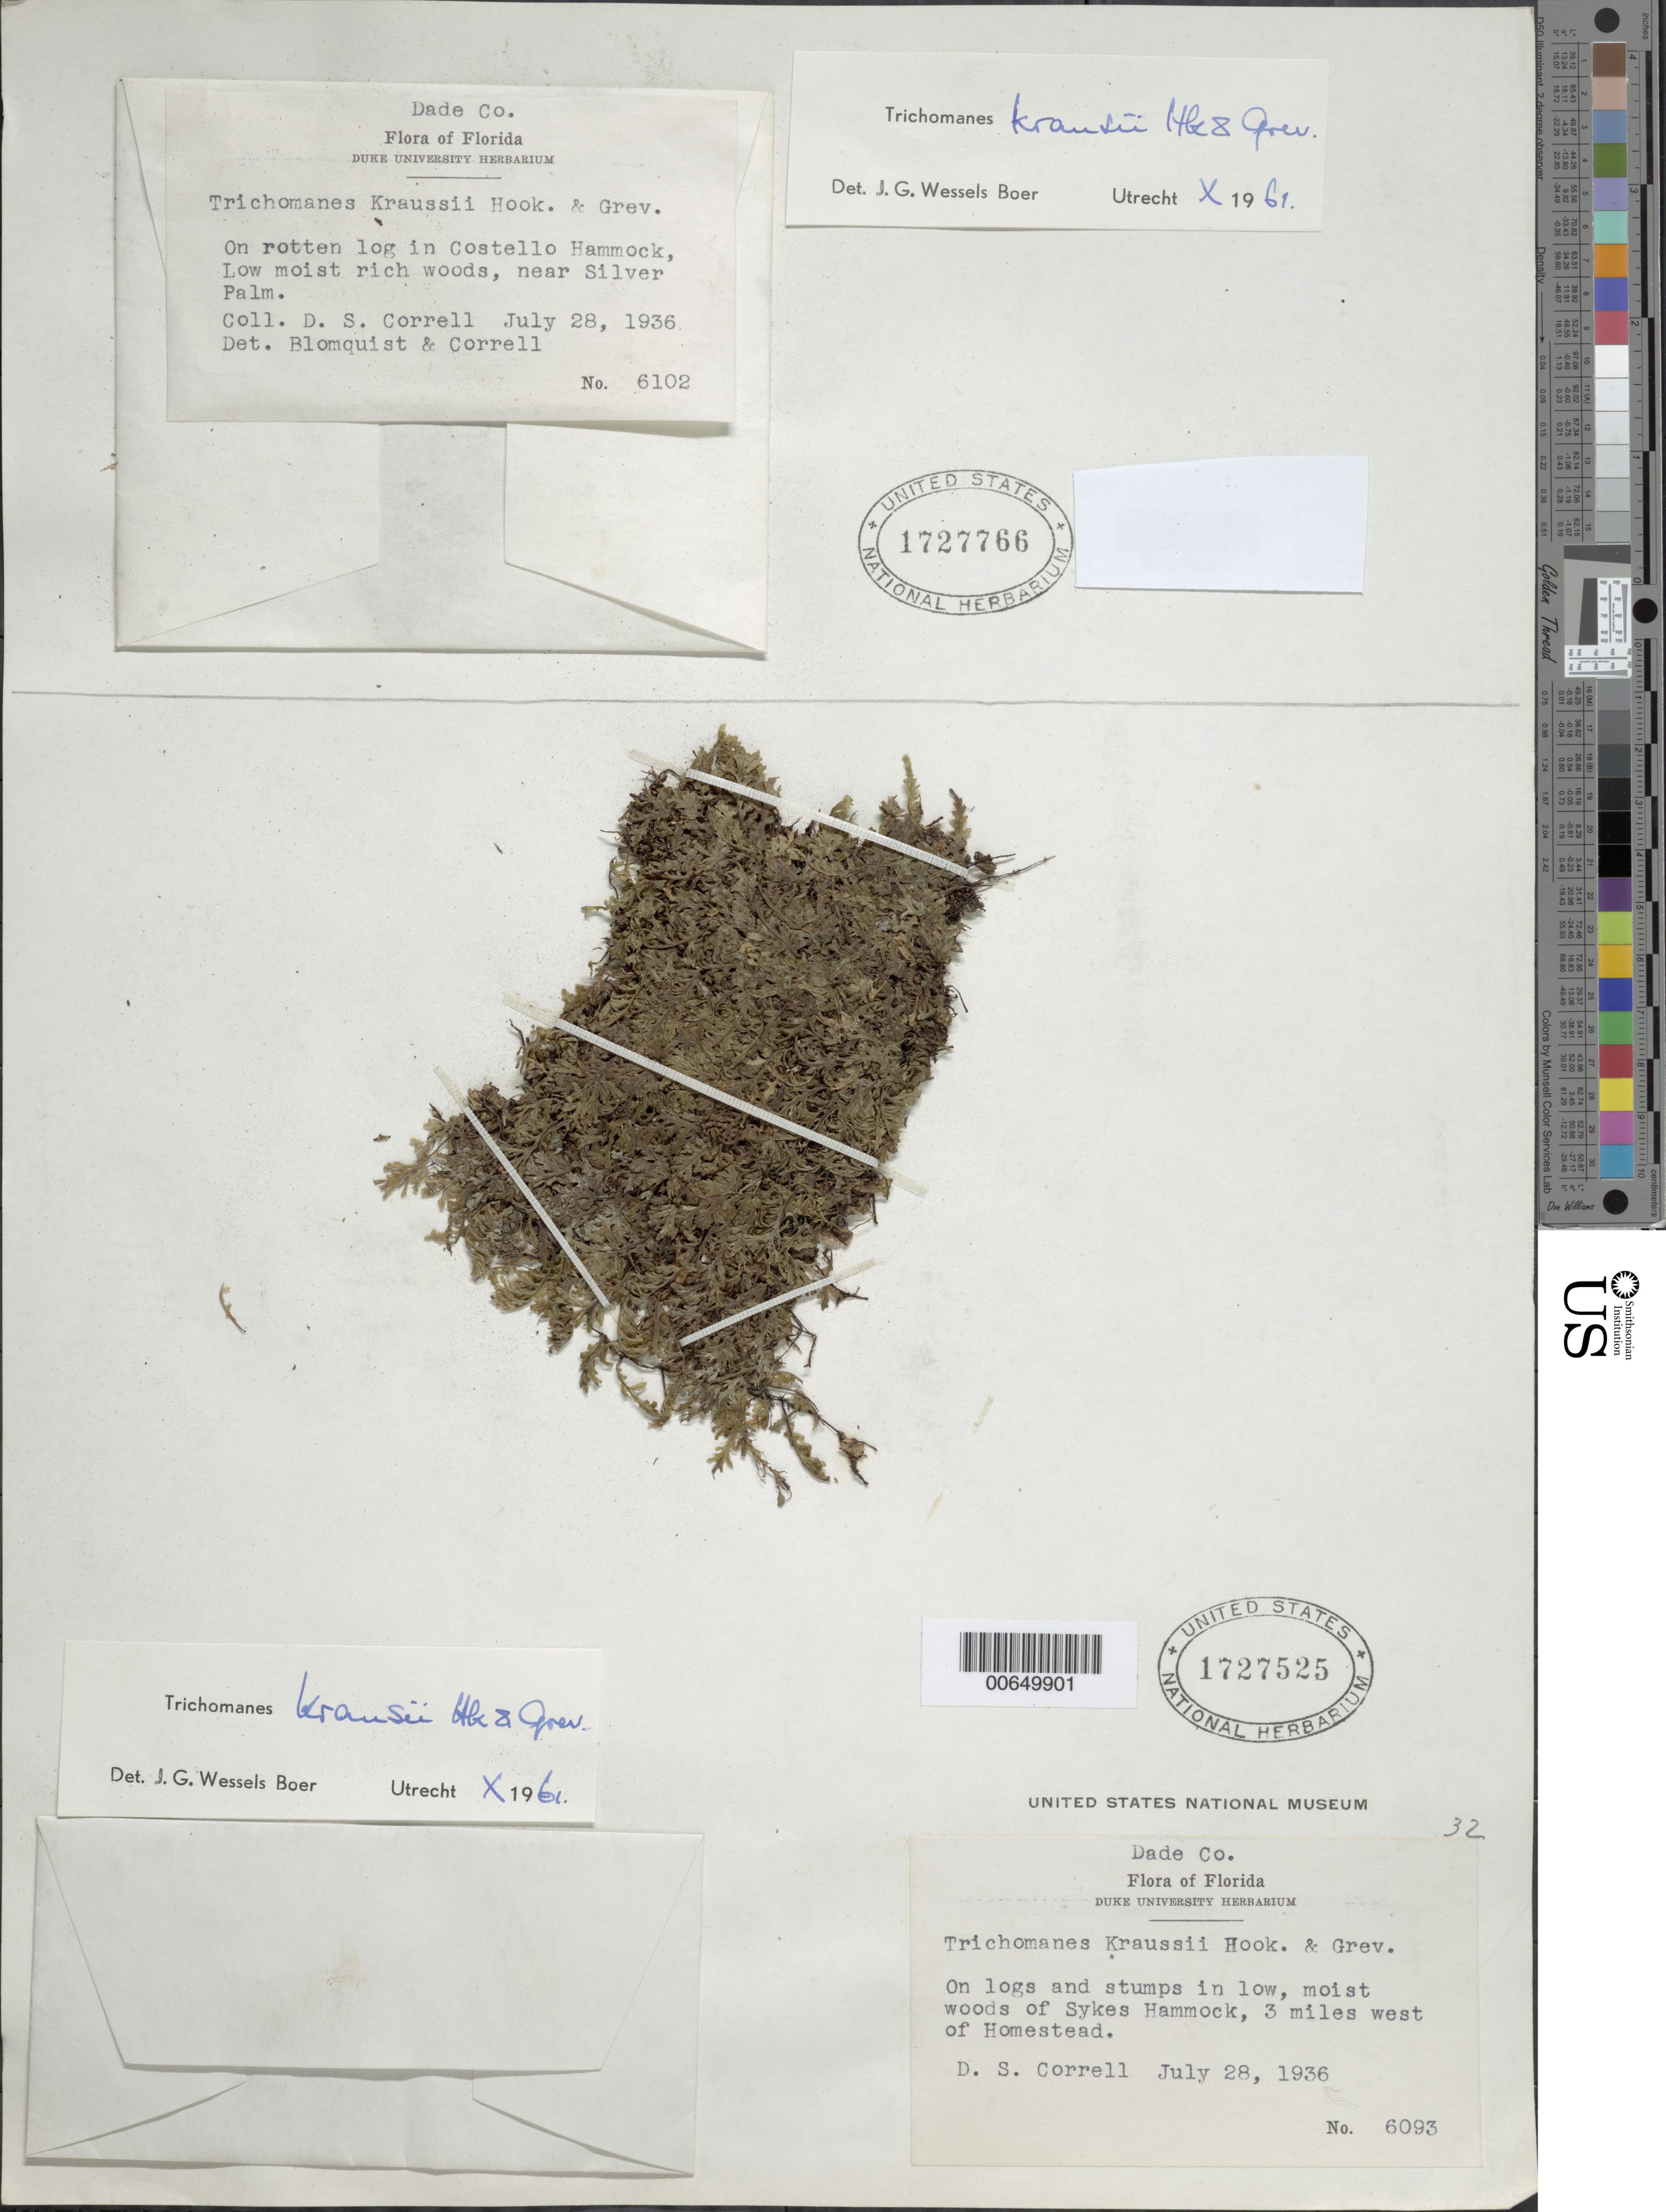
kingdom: Plantae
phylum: Tracheophyta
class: Polypodiopsida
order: Hymenophyllales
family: Hymenophyllaceae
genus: Didymoglossum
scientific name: Didymoglossum kraussii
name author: (Hook. & Grev.) C. Presl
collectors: D. S. Correll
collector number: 6093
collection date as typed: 28 Jul 1936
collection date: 1936-07-28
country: United States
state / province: Florida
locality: Sykes Hammock, 3 miles W of Homestead.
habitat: On logs and stumps in low moist woods.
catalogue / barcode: US 1727525